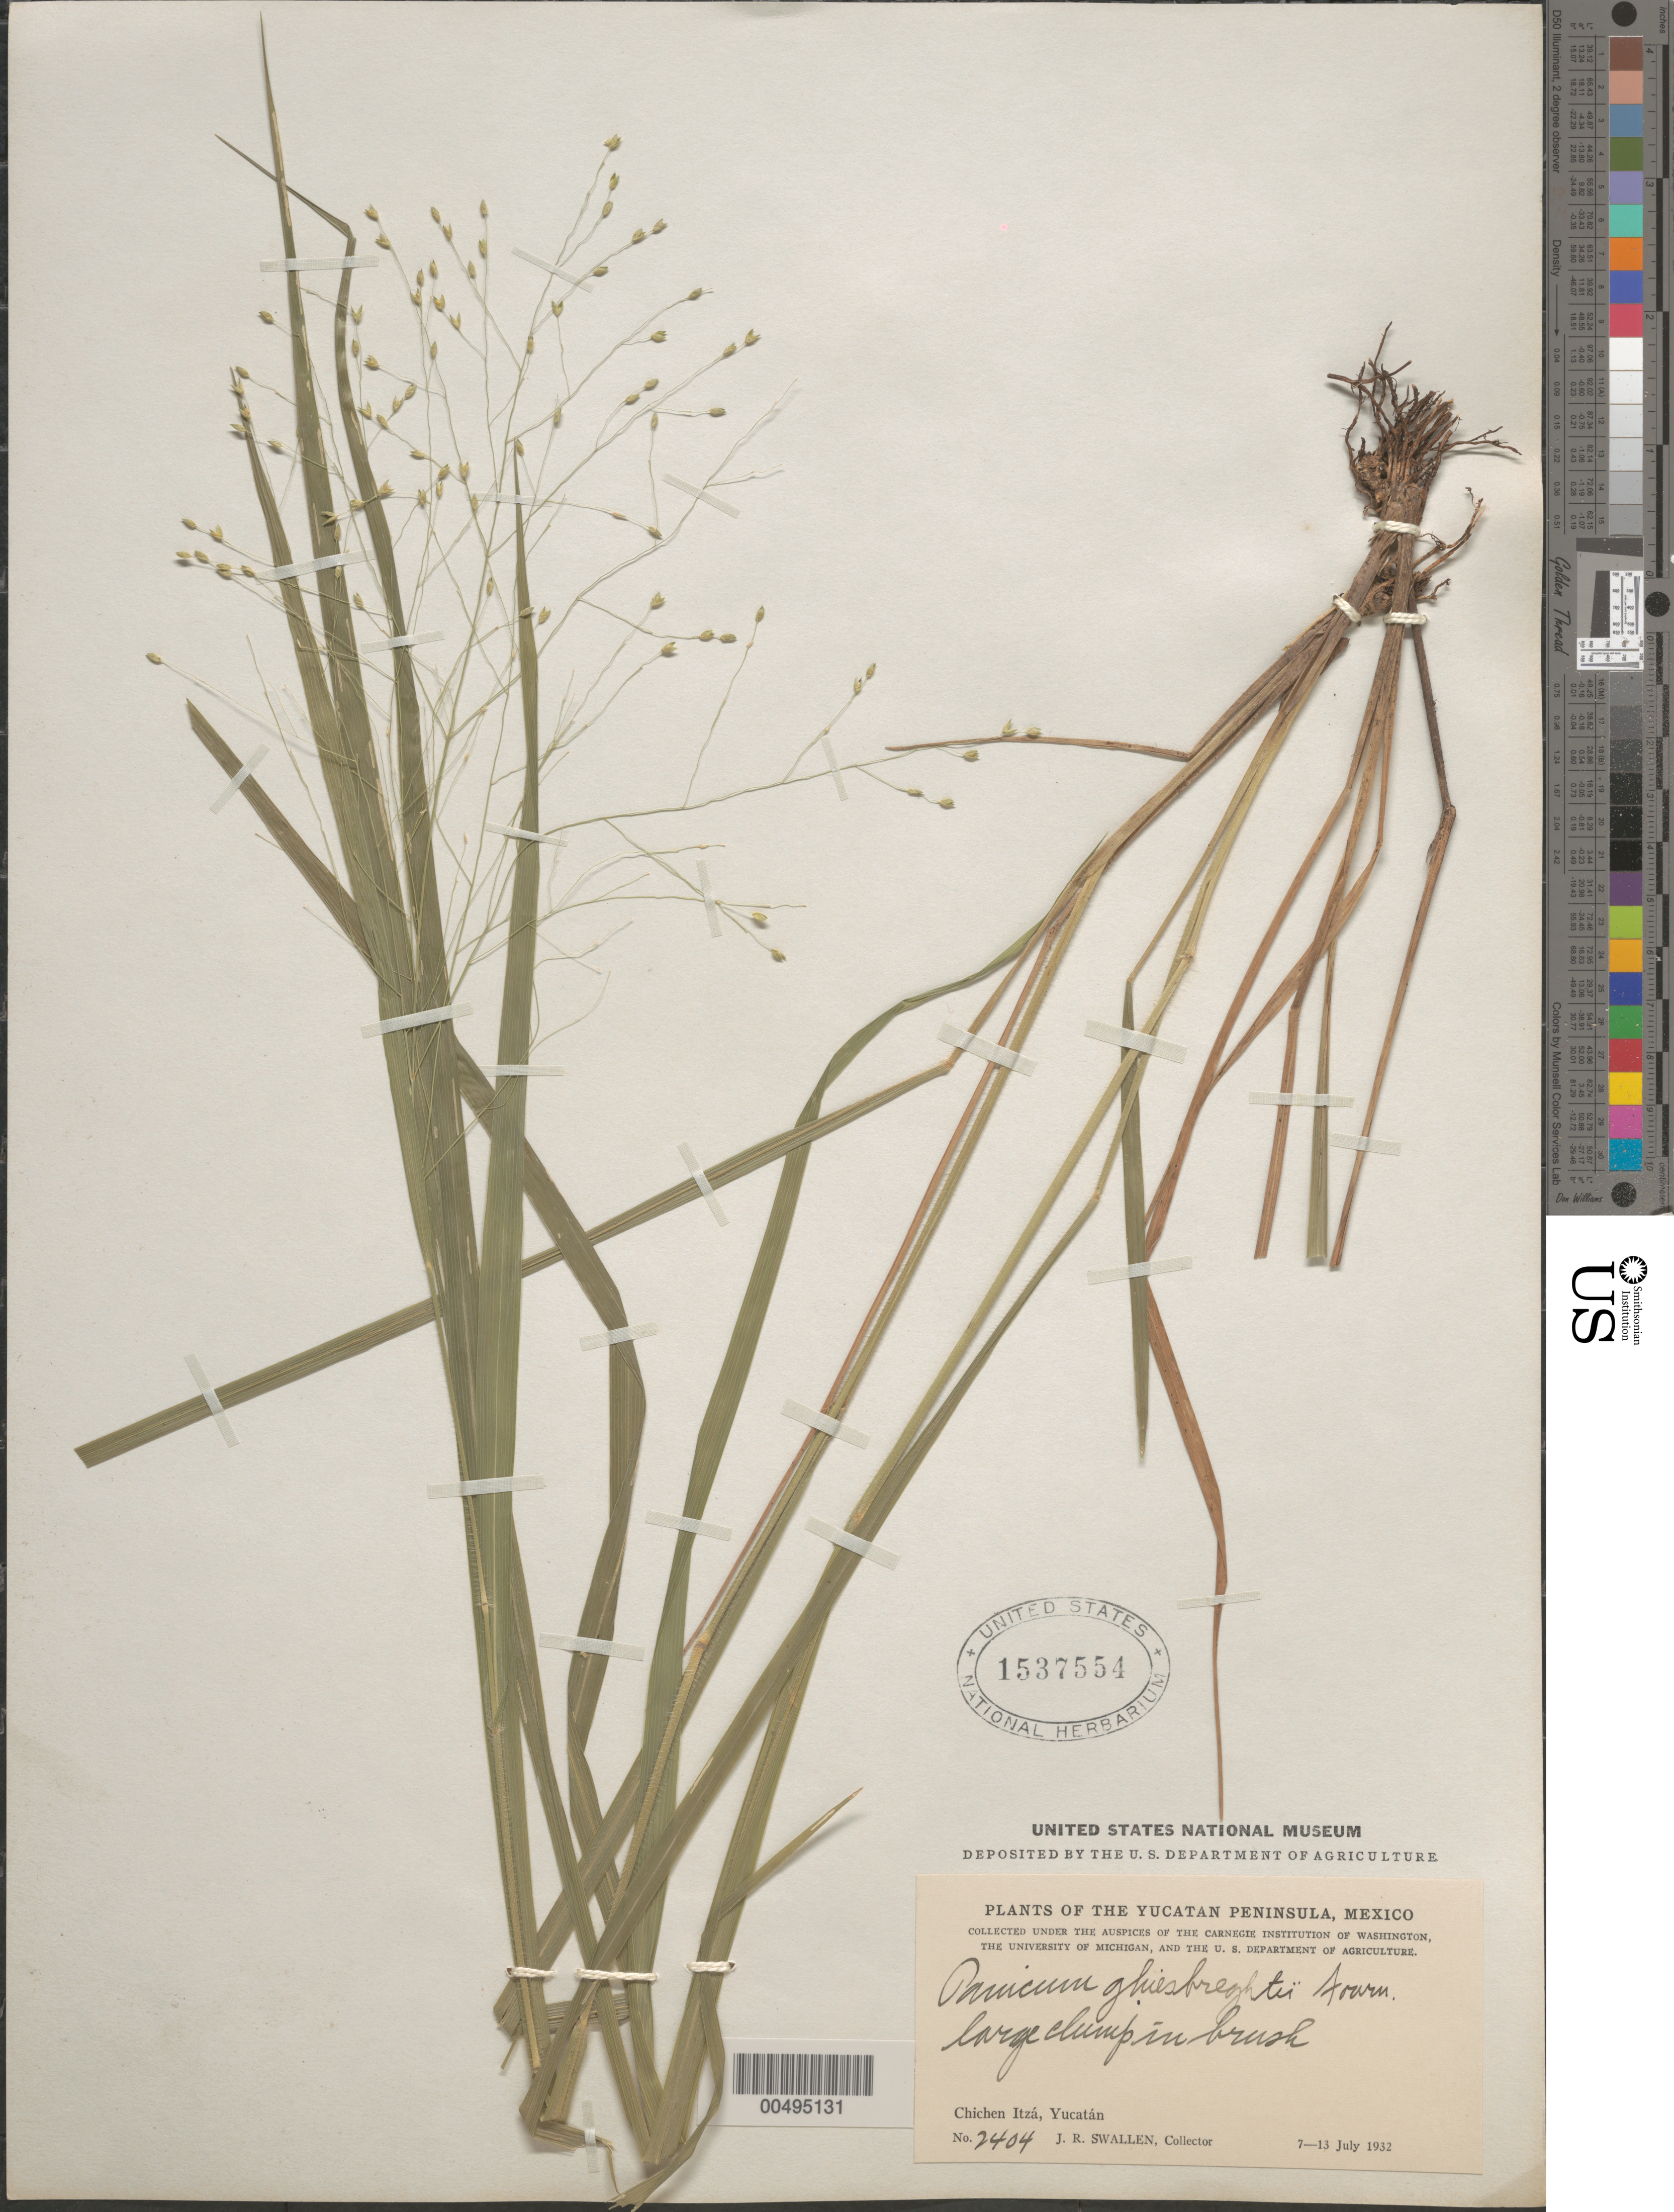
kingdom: Plantae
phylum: Tracheophyta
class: Liliopsida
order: Poales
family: Poaceae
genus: Panicum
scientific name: Panicum ghiesbreghtii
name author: E. Fourn.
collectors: J. R. Swallen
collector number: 2404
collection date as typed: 7 Jul 1932 to 13 Jul 1932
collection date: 1932-07-07/1932-07-13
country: Mexico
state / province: Yucatan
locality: Yucatan Peninsula, Chichen Itz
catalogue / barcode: US 1537554